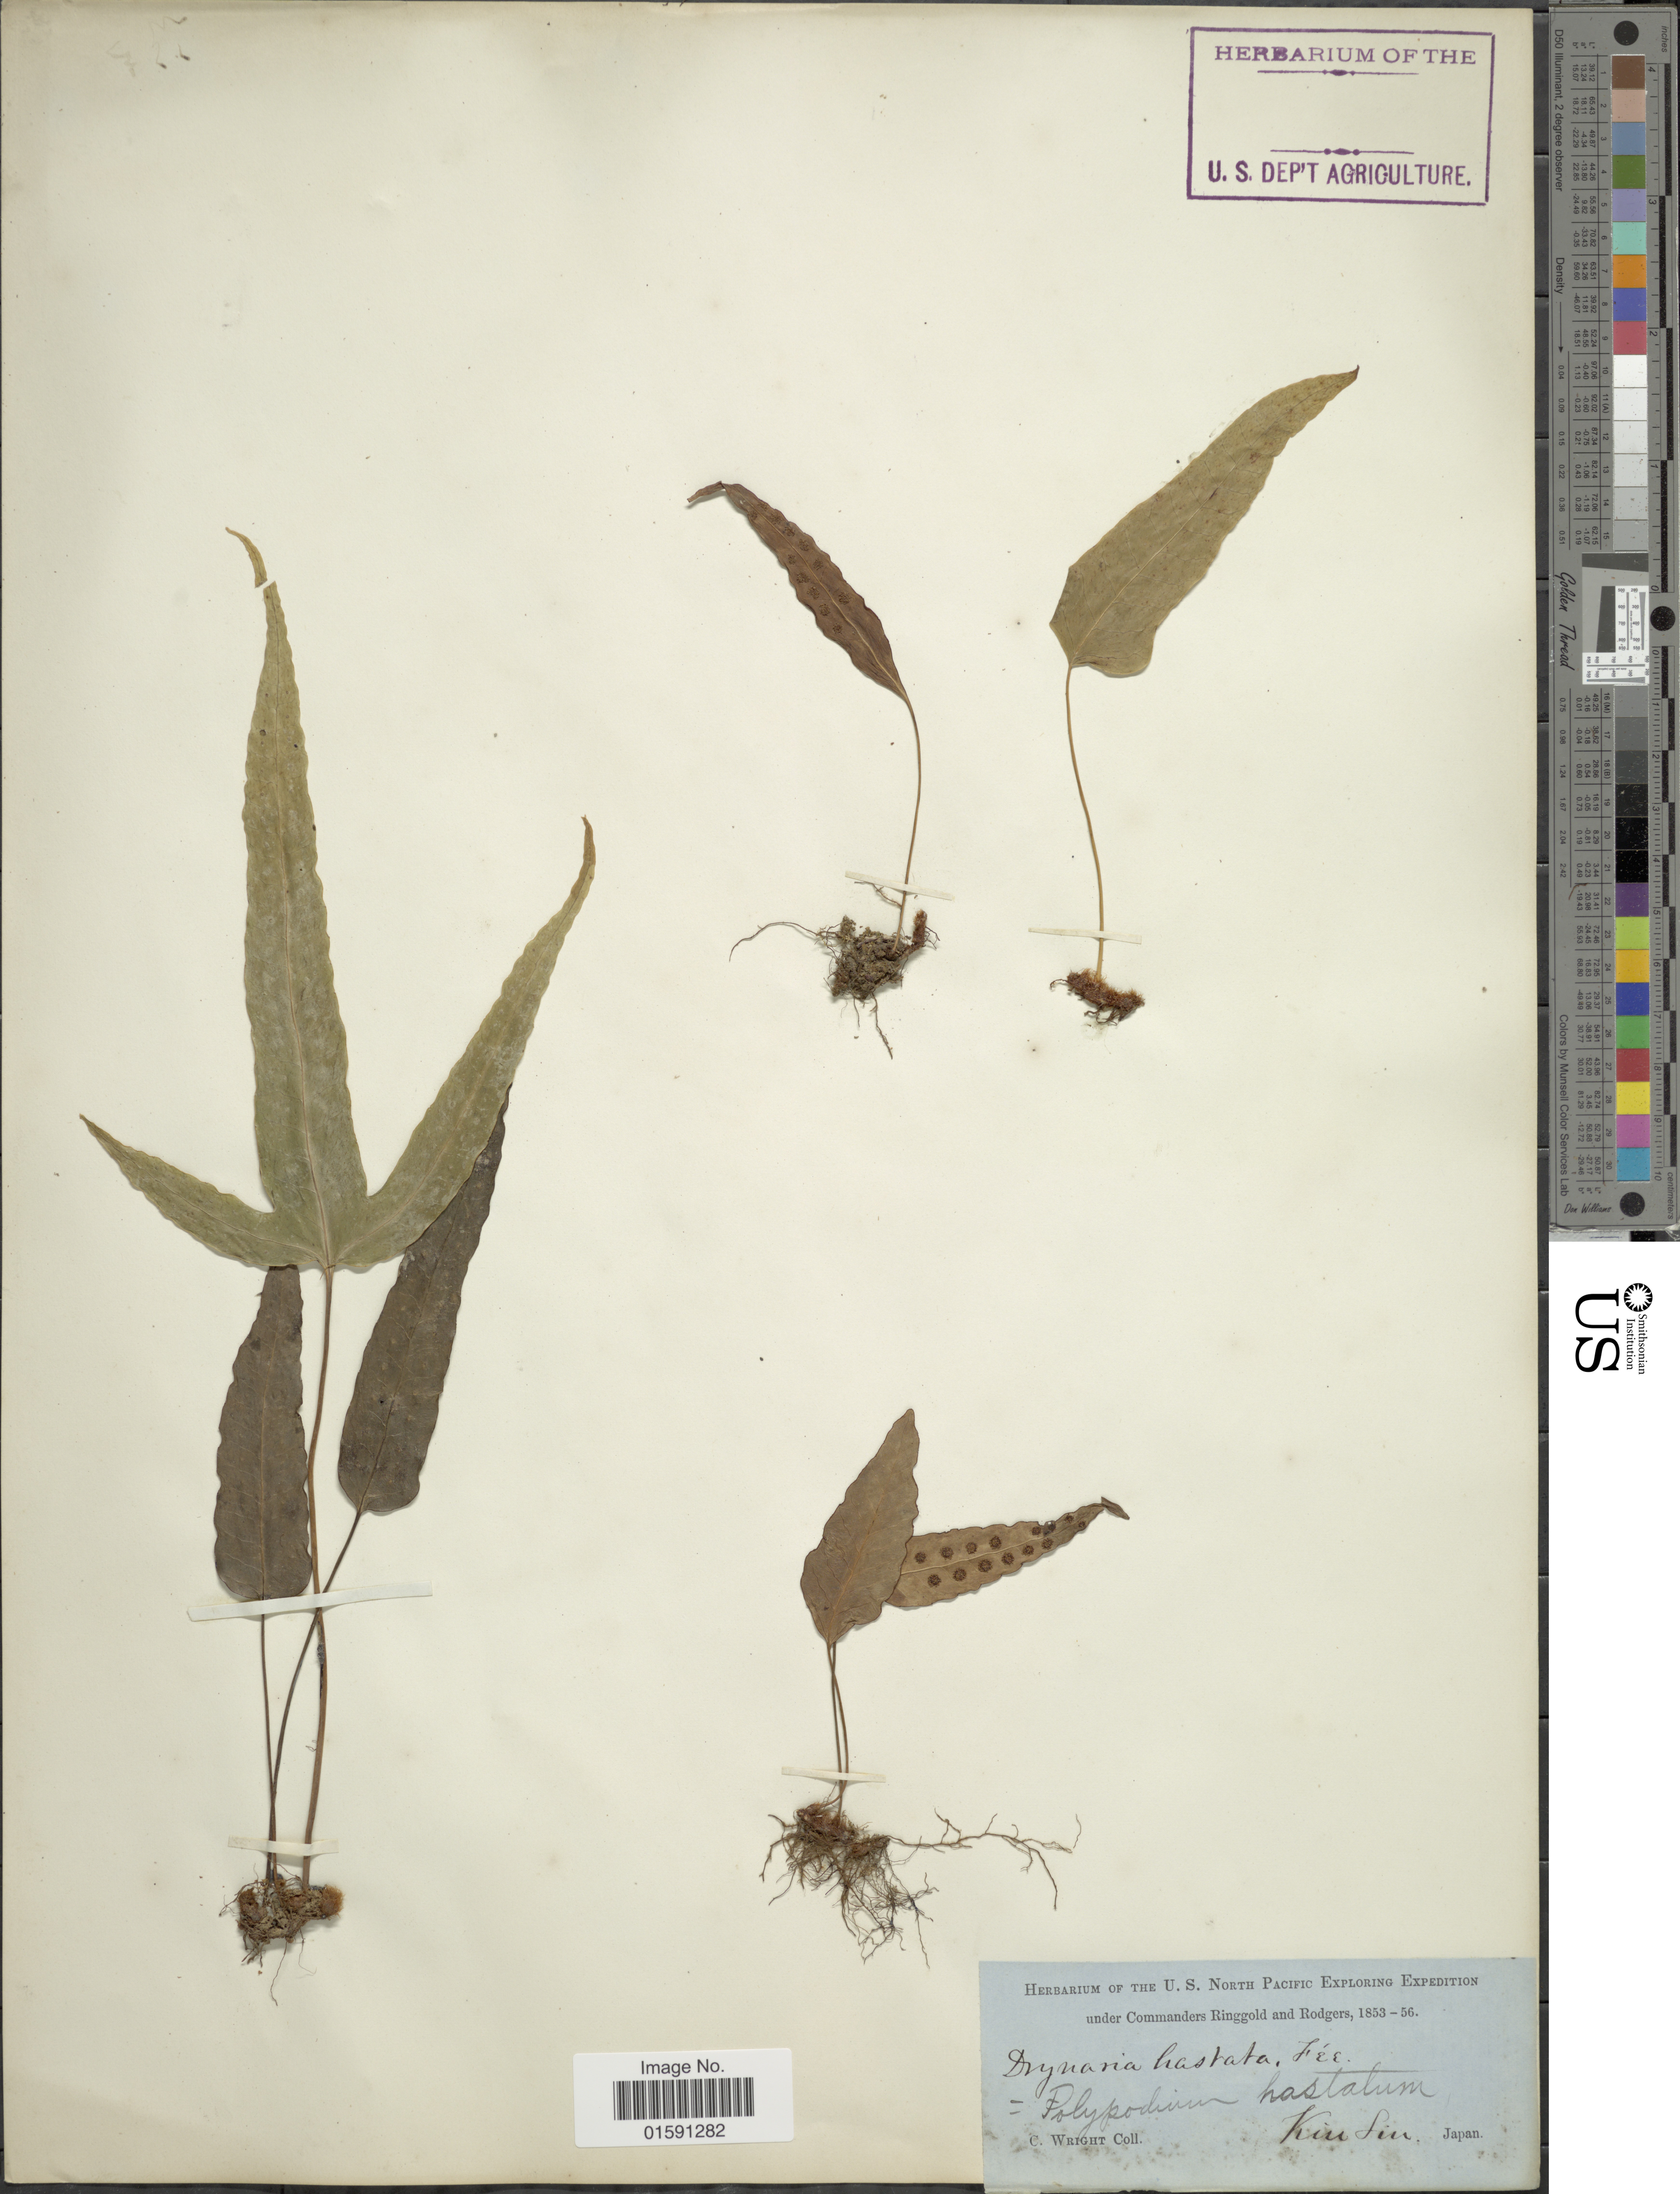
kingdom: Plantae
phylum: Tracheophyta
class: Polypodiopsida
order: Polypodiales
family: Polypodiaceae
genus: Selliguea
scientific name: Selliguea hastata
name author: (Thunb.) Fraser-Jenk.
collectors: C. Wright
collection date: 1853/1856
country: Japan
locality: Kiu Liu